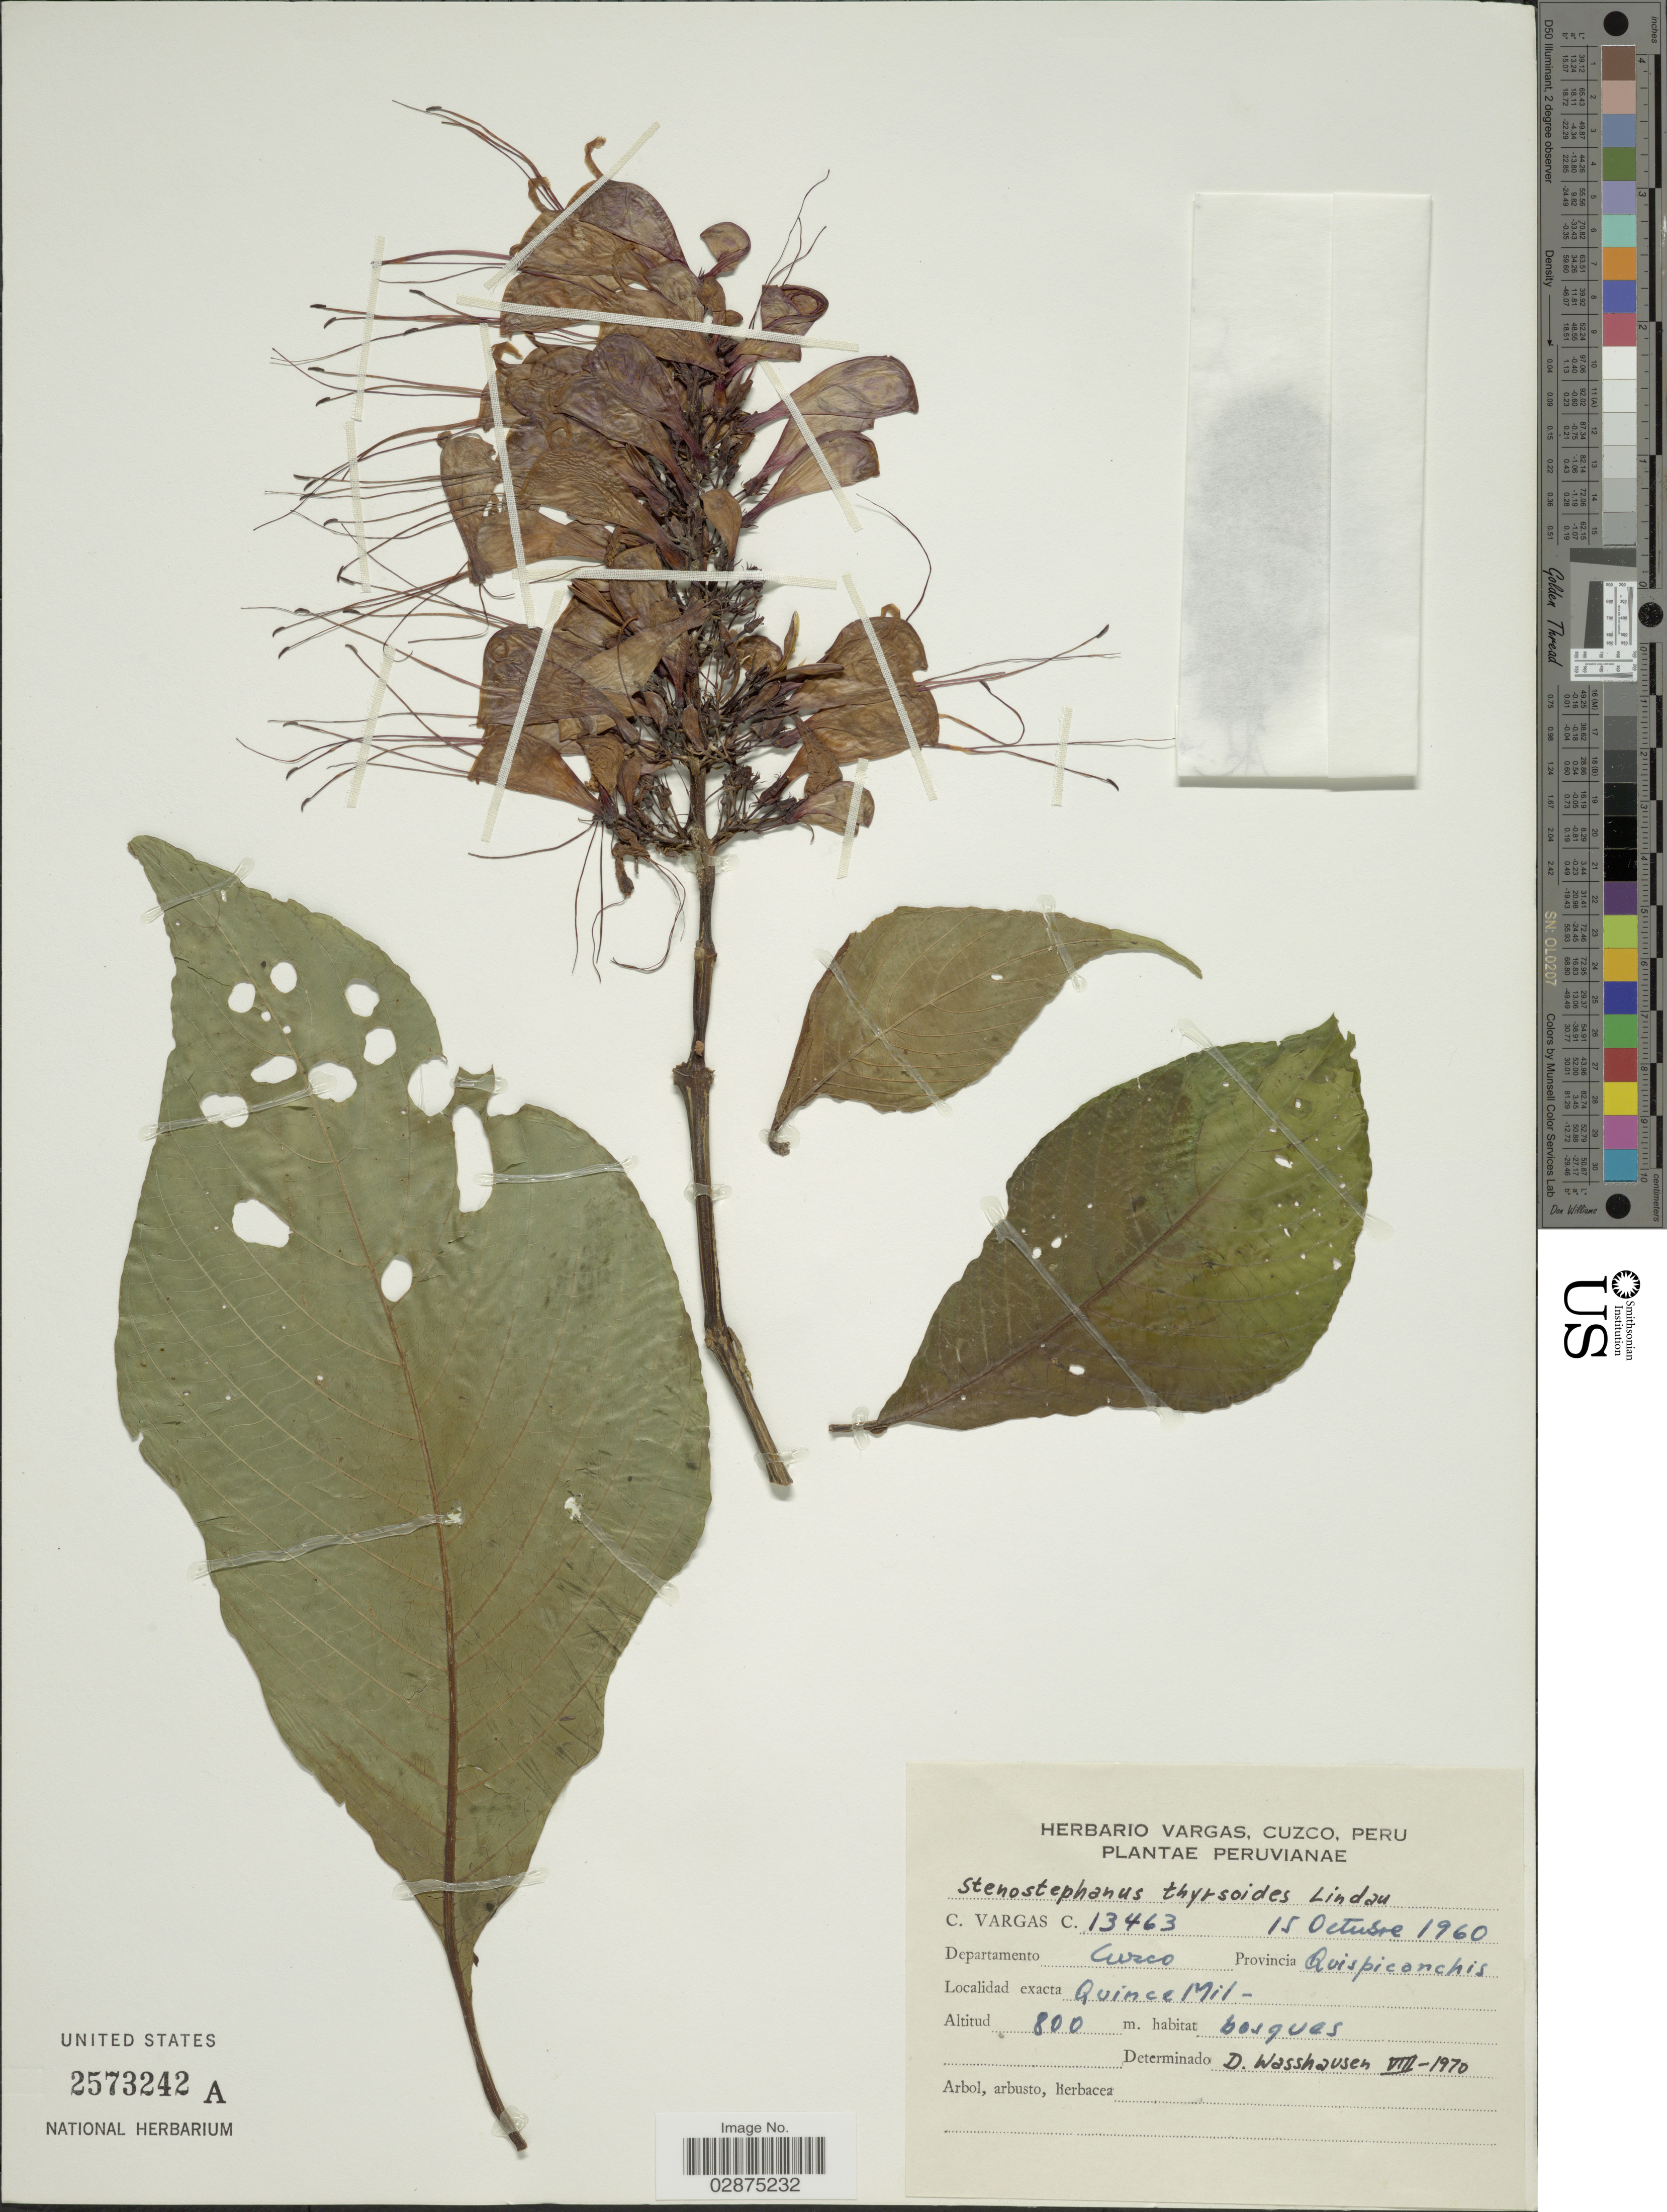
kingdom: Plantae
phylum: Tracheophyta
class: Magnoliopsida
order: Lamiales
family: Acanthaceae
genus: Stenostephanus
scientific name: Stenostephanus longistaminus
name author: (Ruiz & Pav.) V.M. Baum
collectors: C. Vargas Calderón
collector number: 13463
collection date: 1960-10-15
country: Peru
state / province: Cusco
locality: Departamento Cuzco. Provincia Quispiconchis. Quince Mil -.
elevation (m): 800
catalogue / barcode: US 2573242A